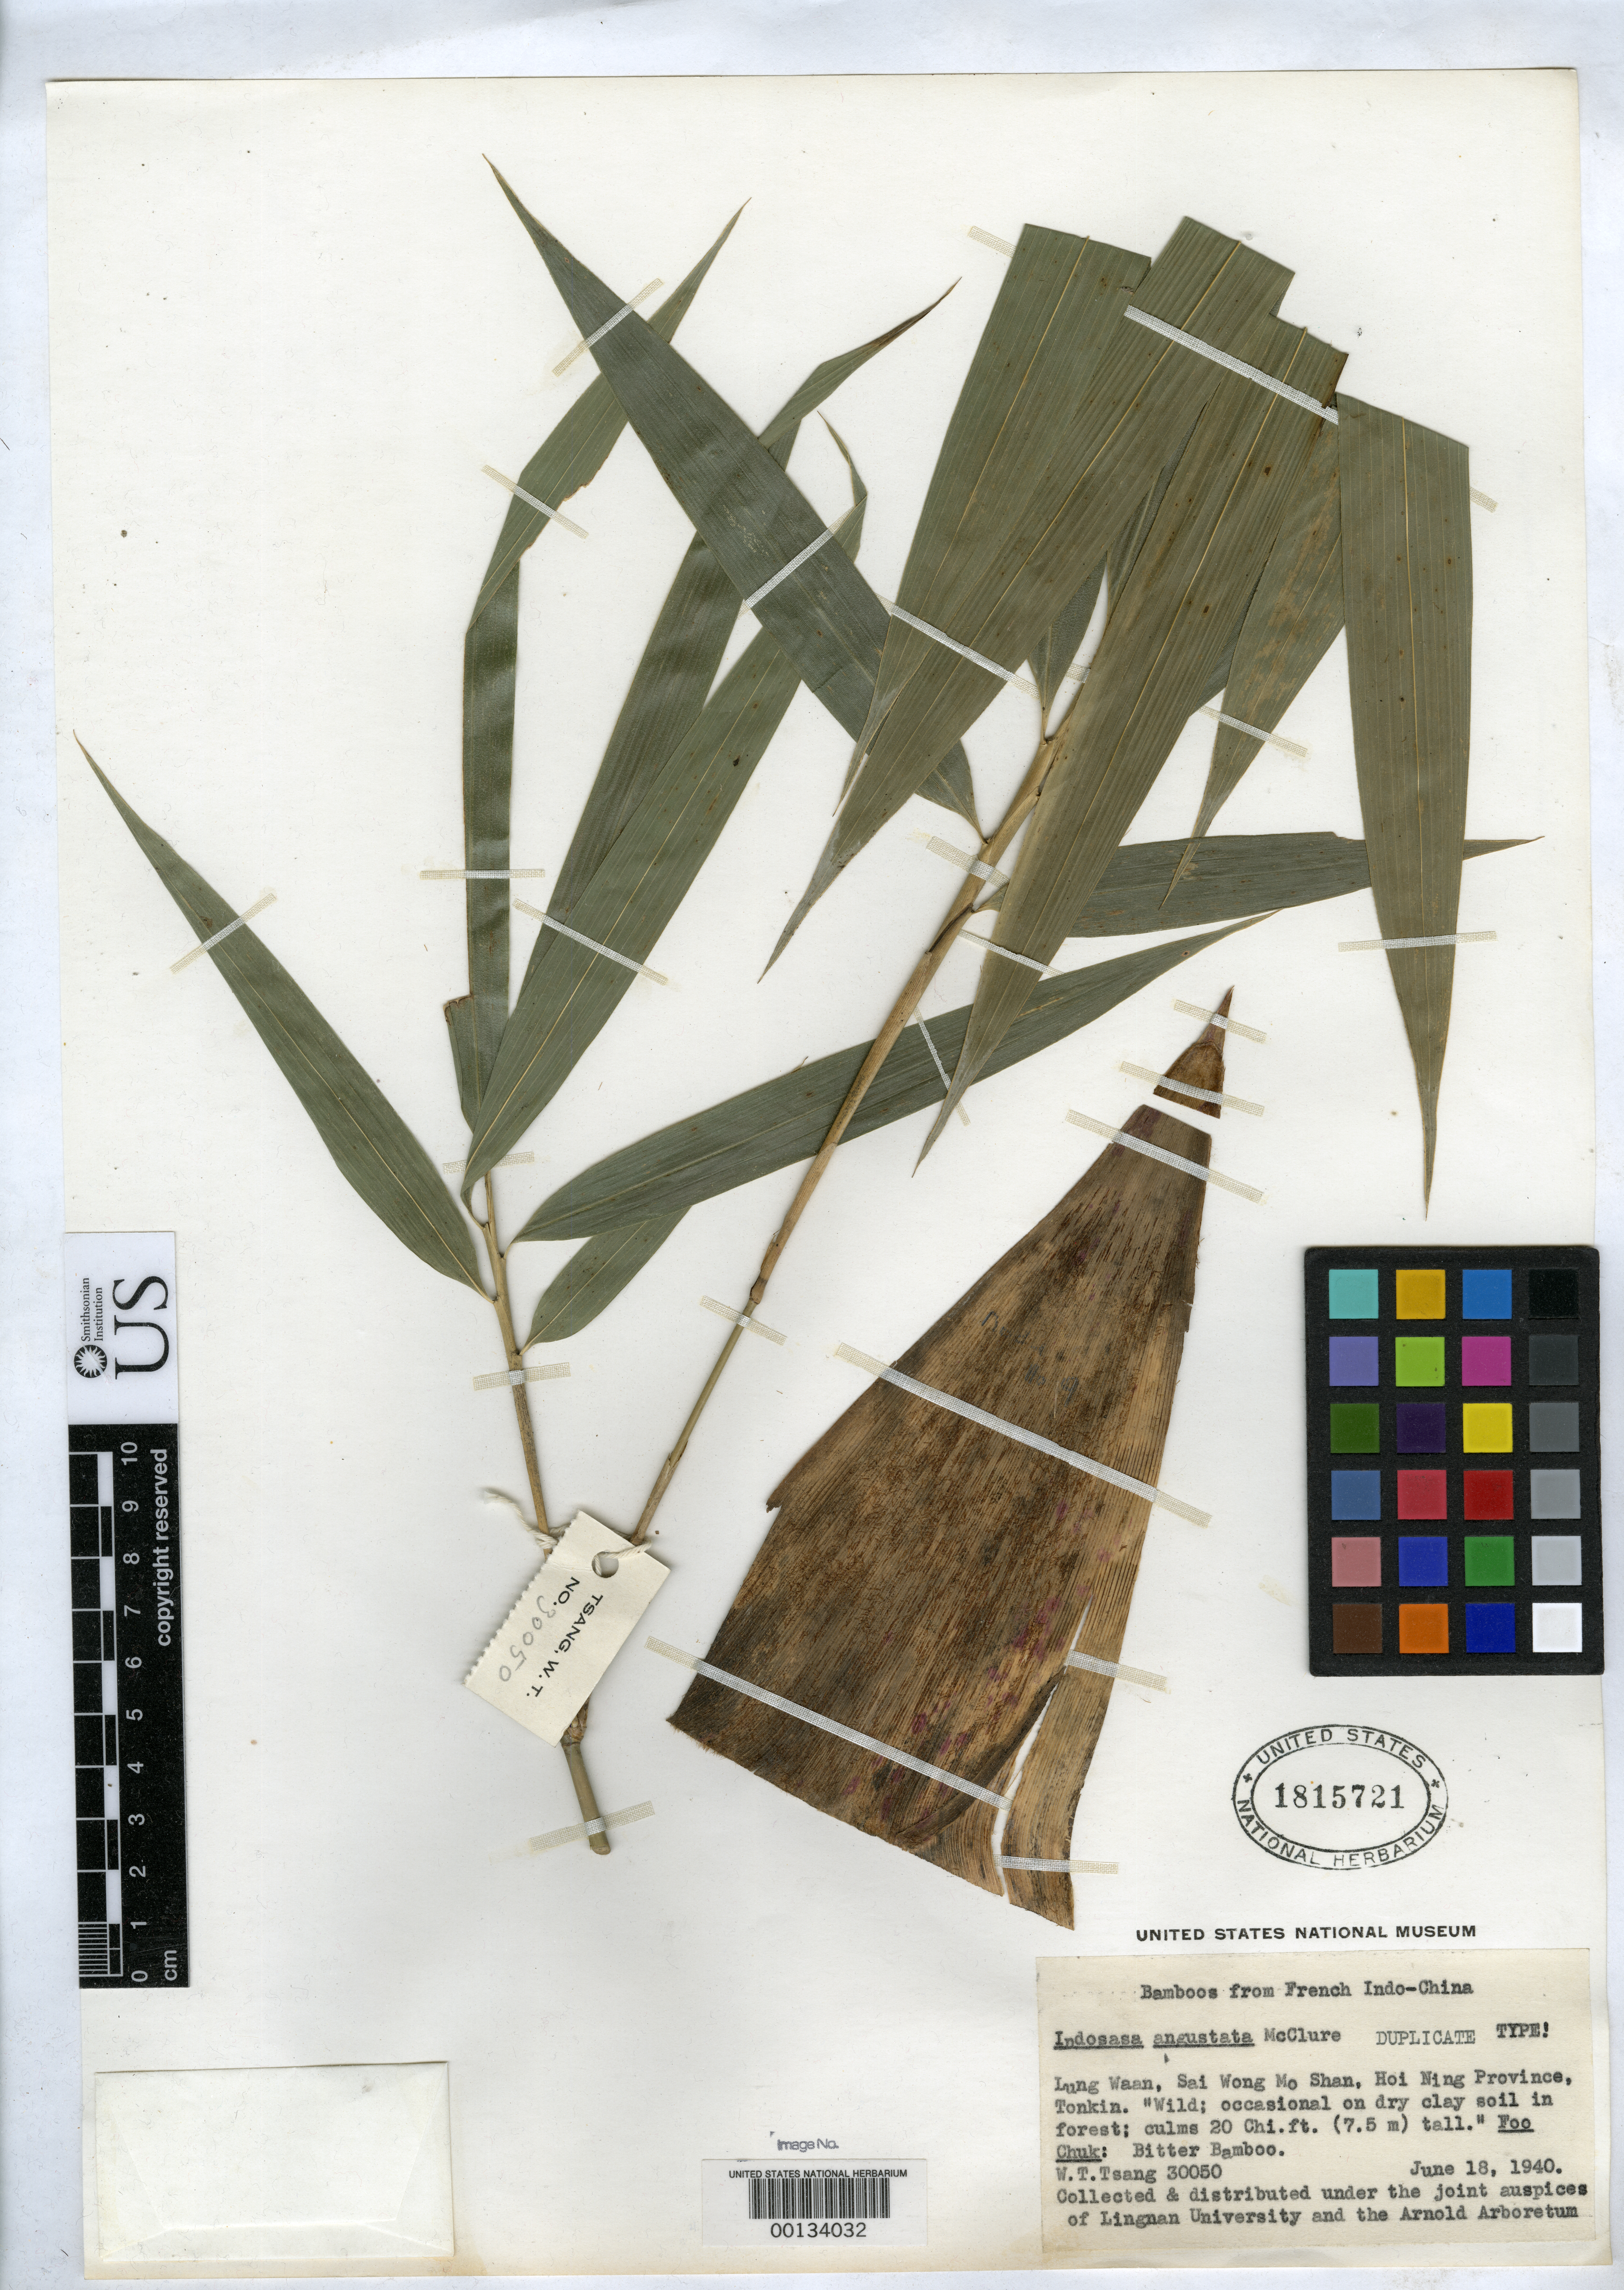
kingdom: Plantae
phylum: Tracheophyta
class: Liliopsida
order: Poales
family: Poaceae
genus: Indosasa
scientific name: Indosasa angustata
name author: McClure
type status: Isotype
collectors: W. T. Tsang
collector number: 30050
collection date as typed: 18 Jun 1940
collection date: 1940-06-18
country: Vietnam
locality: Lung Waan, Sai Wong Mo Shan.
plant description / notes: see Bulky collection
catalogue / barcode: US 1815721